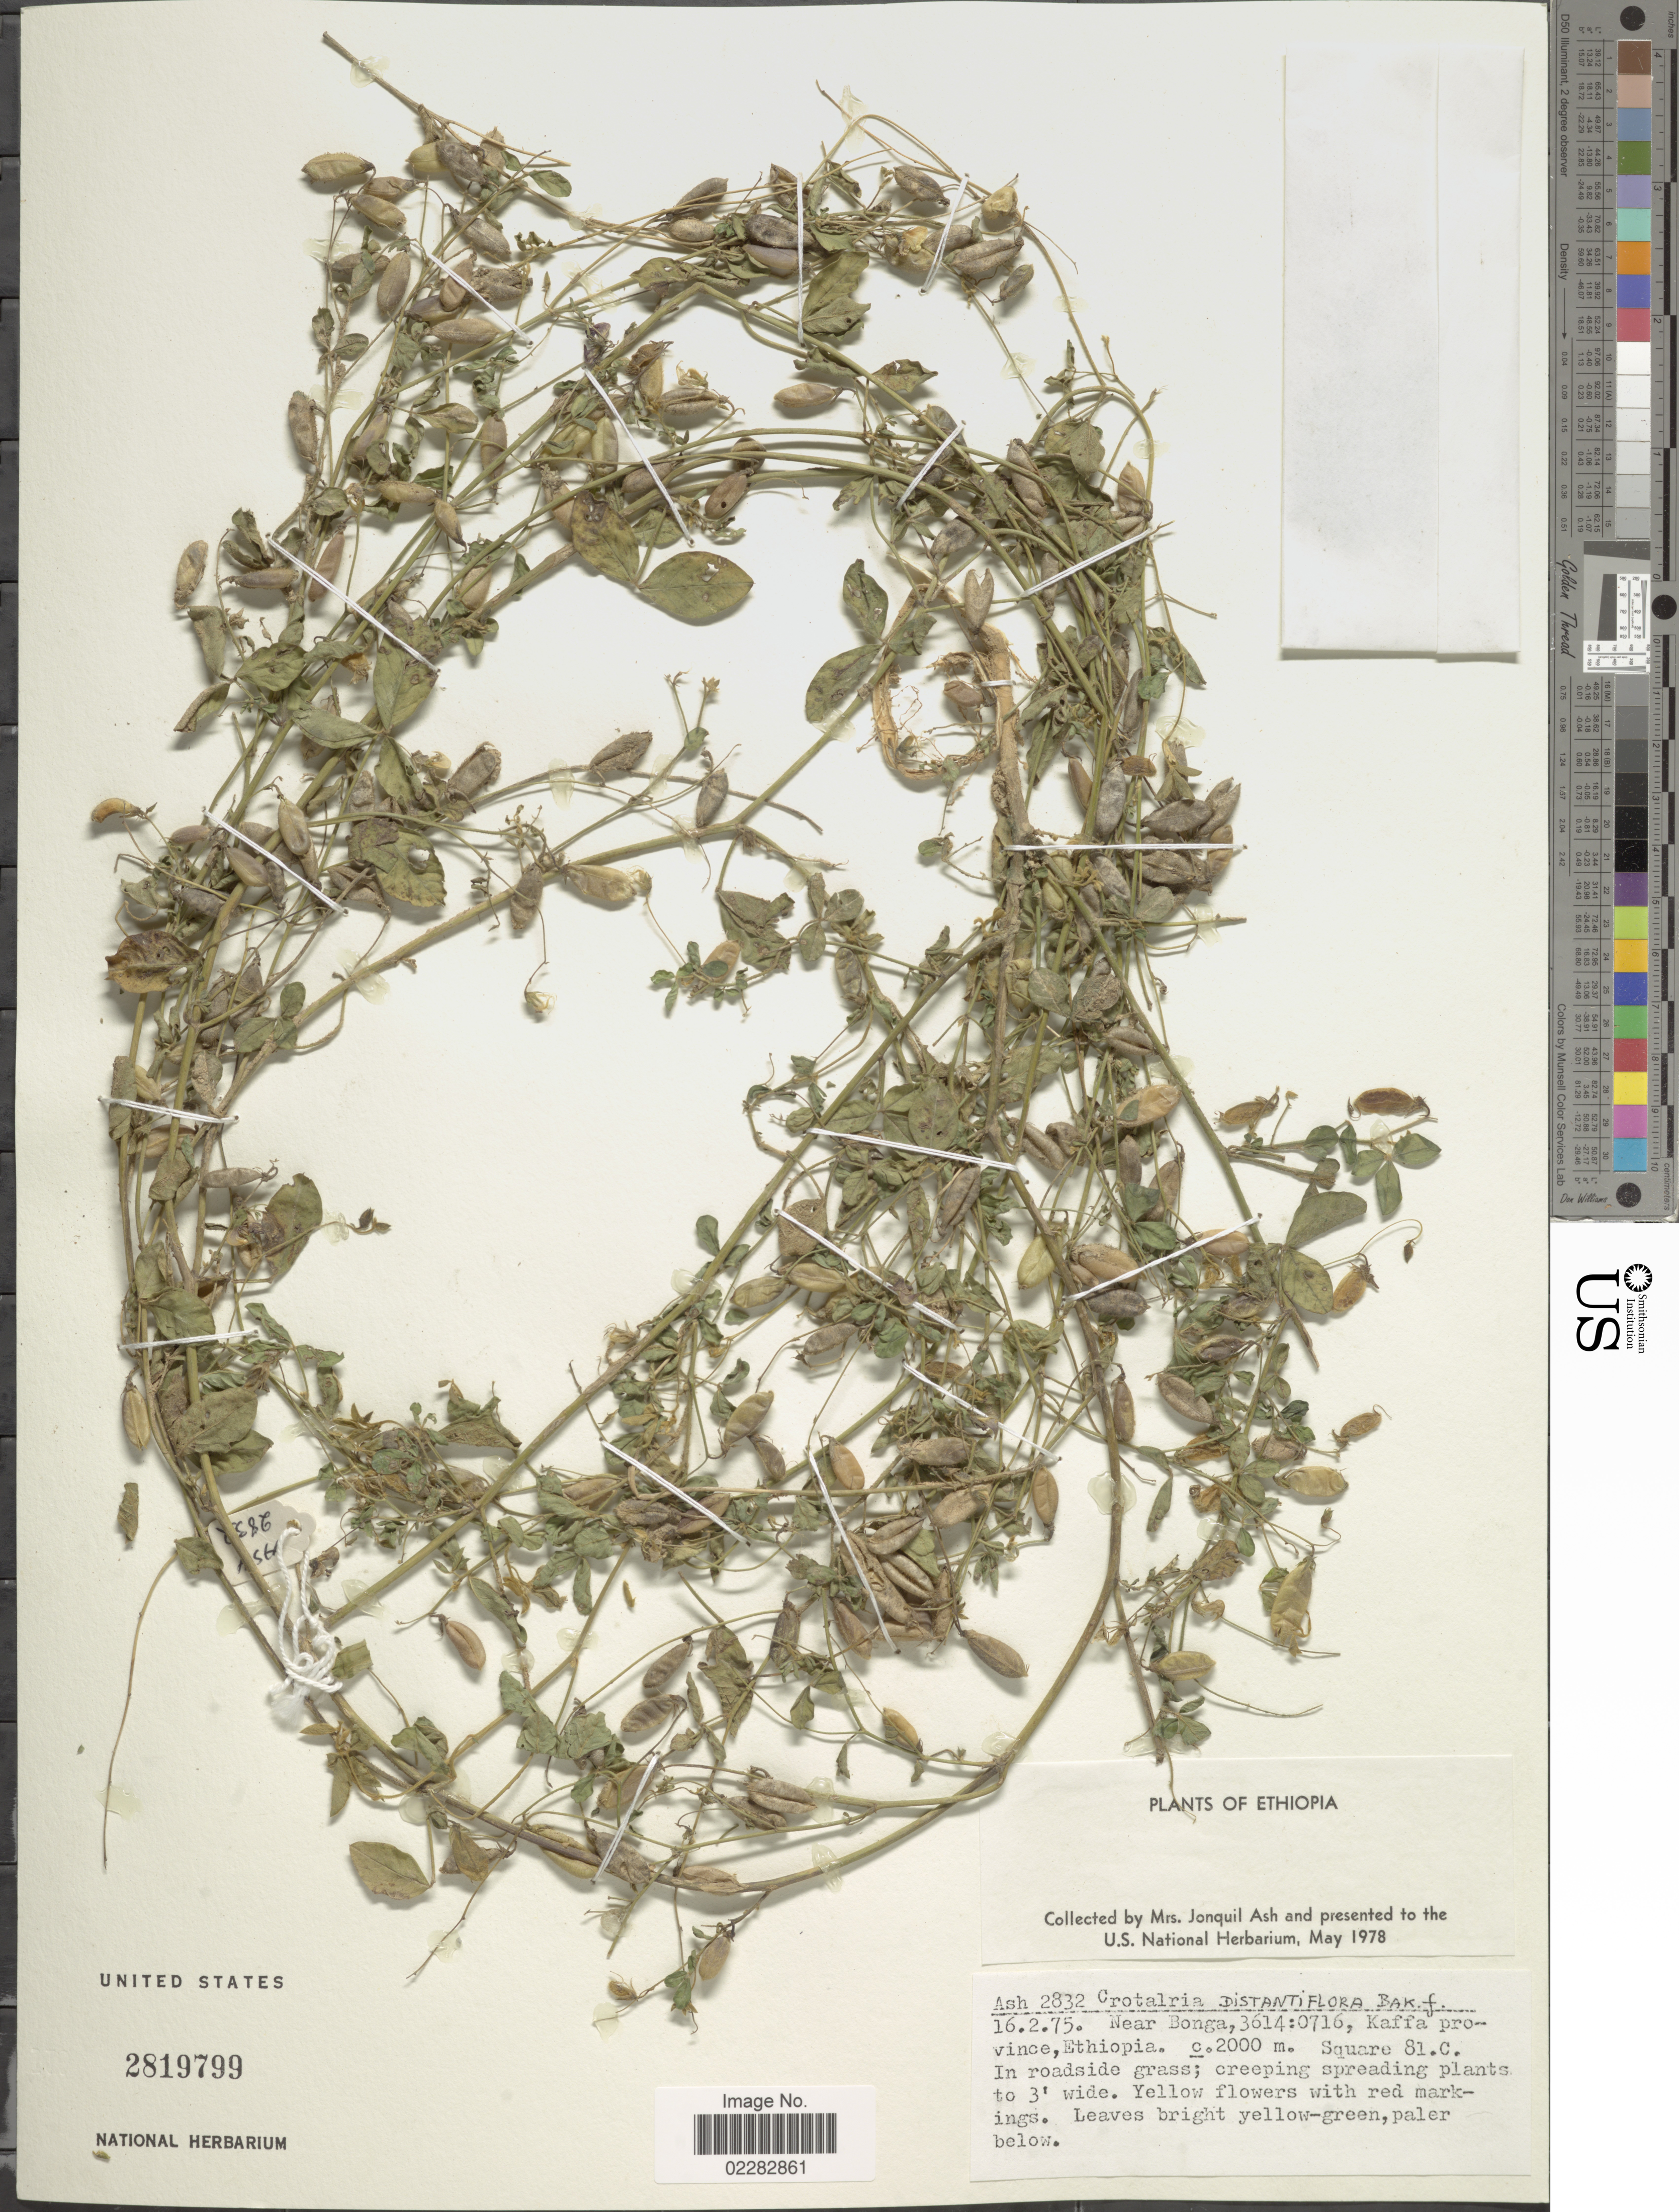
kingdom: Plantae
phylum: Tracheophyta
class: Magnoliopsida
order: Fabales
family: Fabaceae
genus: Crotalaria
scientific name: Crotalaria distantiflora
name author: Baker f.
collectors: J. Ash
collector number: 2832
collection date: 1975-02-16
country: Ethiopia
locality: Near Bongra, 3614:0716, Kaffa Province, in roadside grass.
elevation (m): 2000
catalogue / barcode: US 2819799